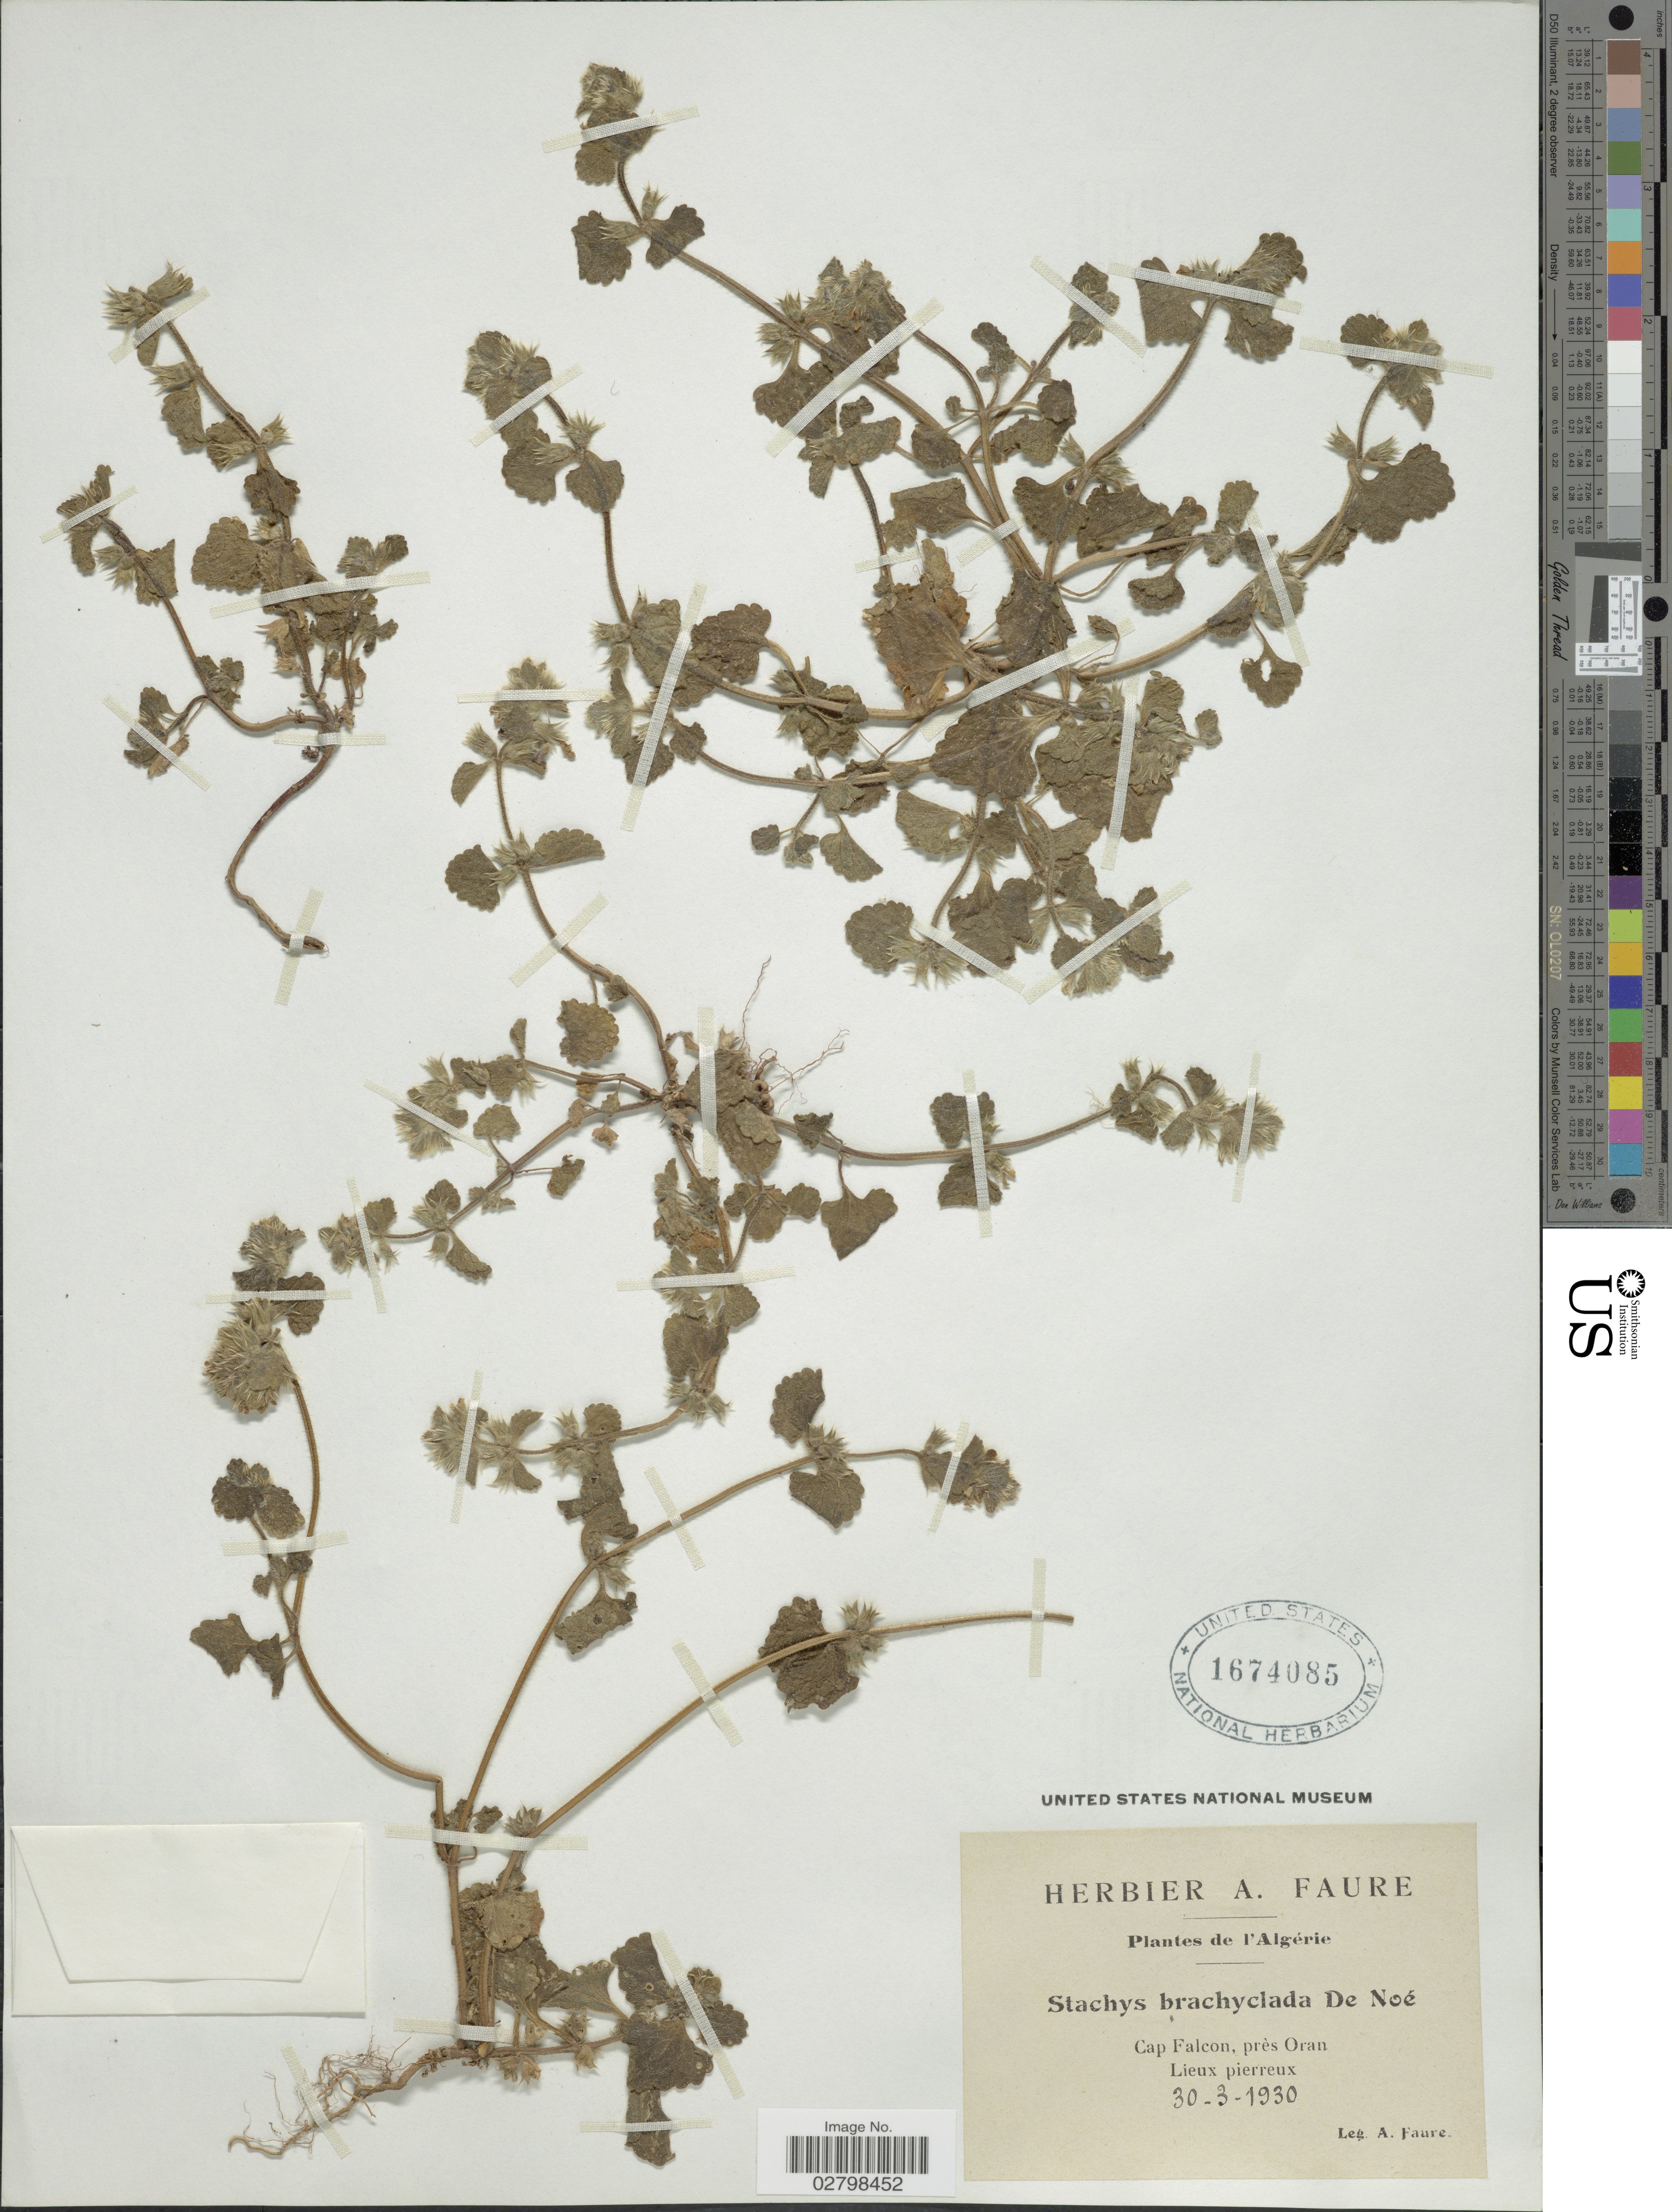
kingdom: Plantae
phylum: Tracheophyta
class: Magnoliopsida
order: Lamiales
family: Lamiaceae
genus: Stachys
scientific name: Stachys brachyclada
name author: Noë ex Coss.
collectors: A. Faure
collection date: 1930-03-30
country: Algeria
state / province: Oran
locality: Algérie. Cap Falcon, près Oran. Lieux pierreux.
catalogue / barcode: US 1674085